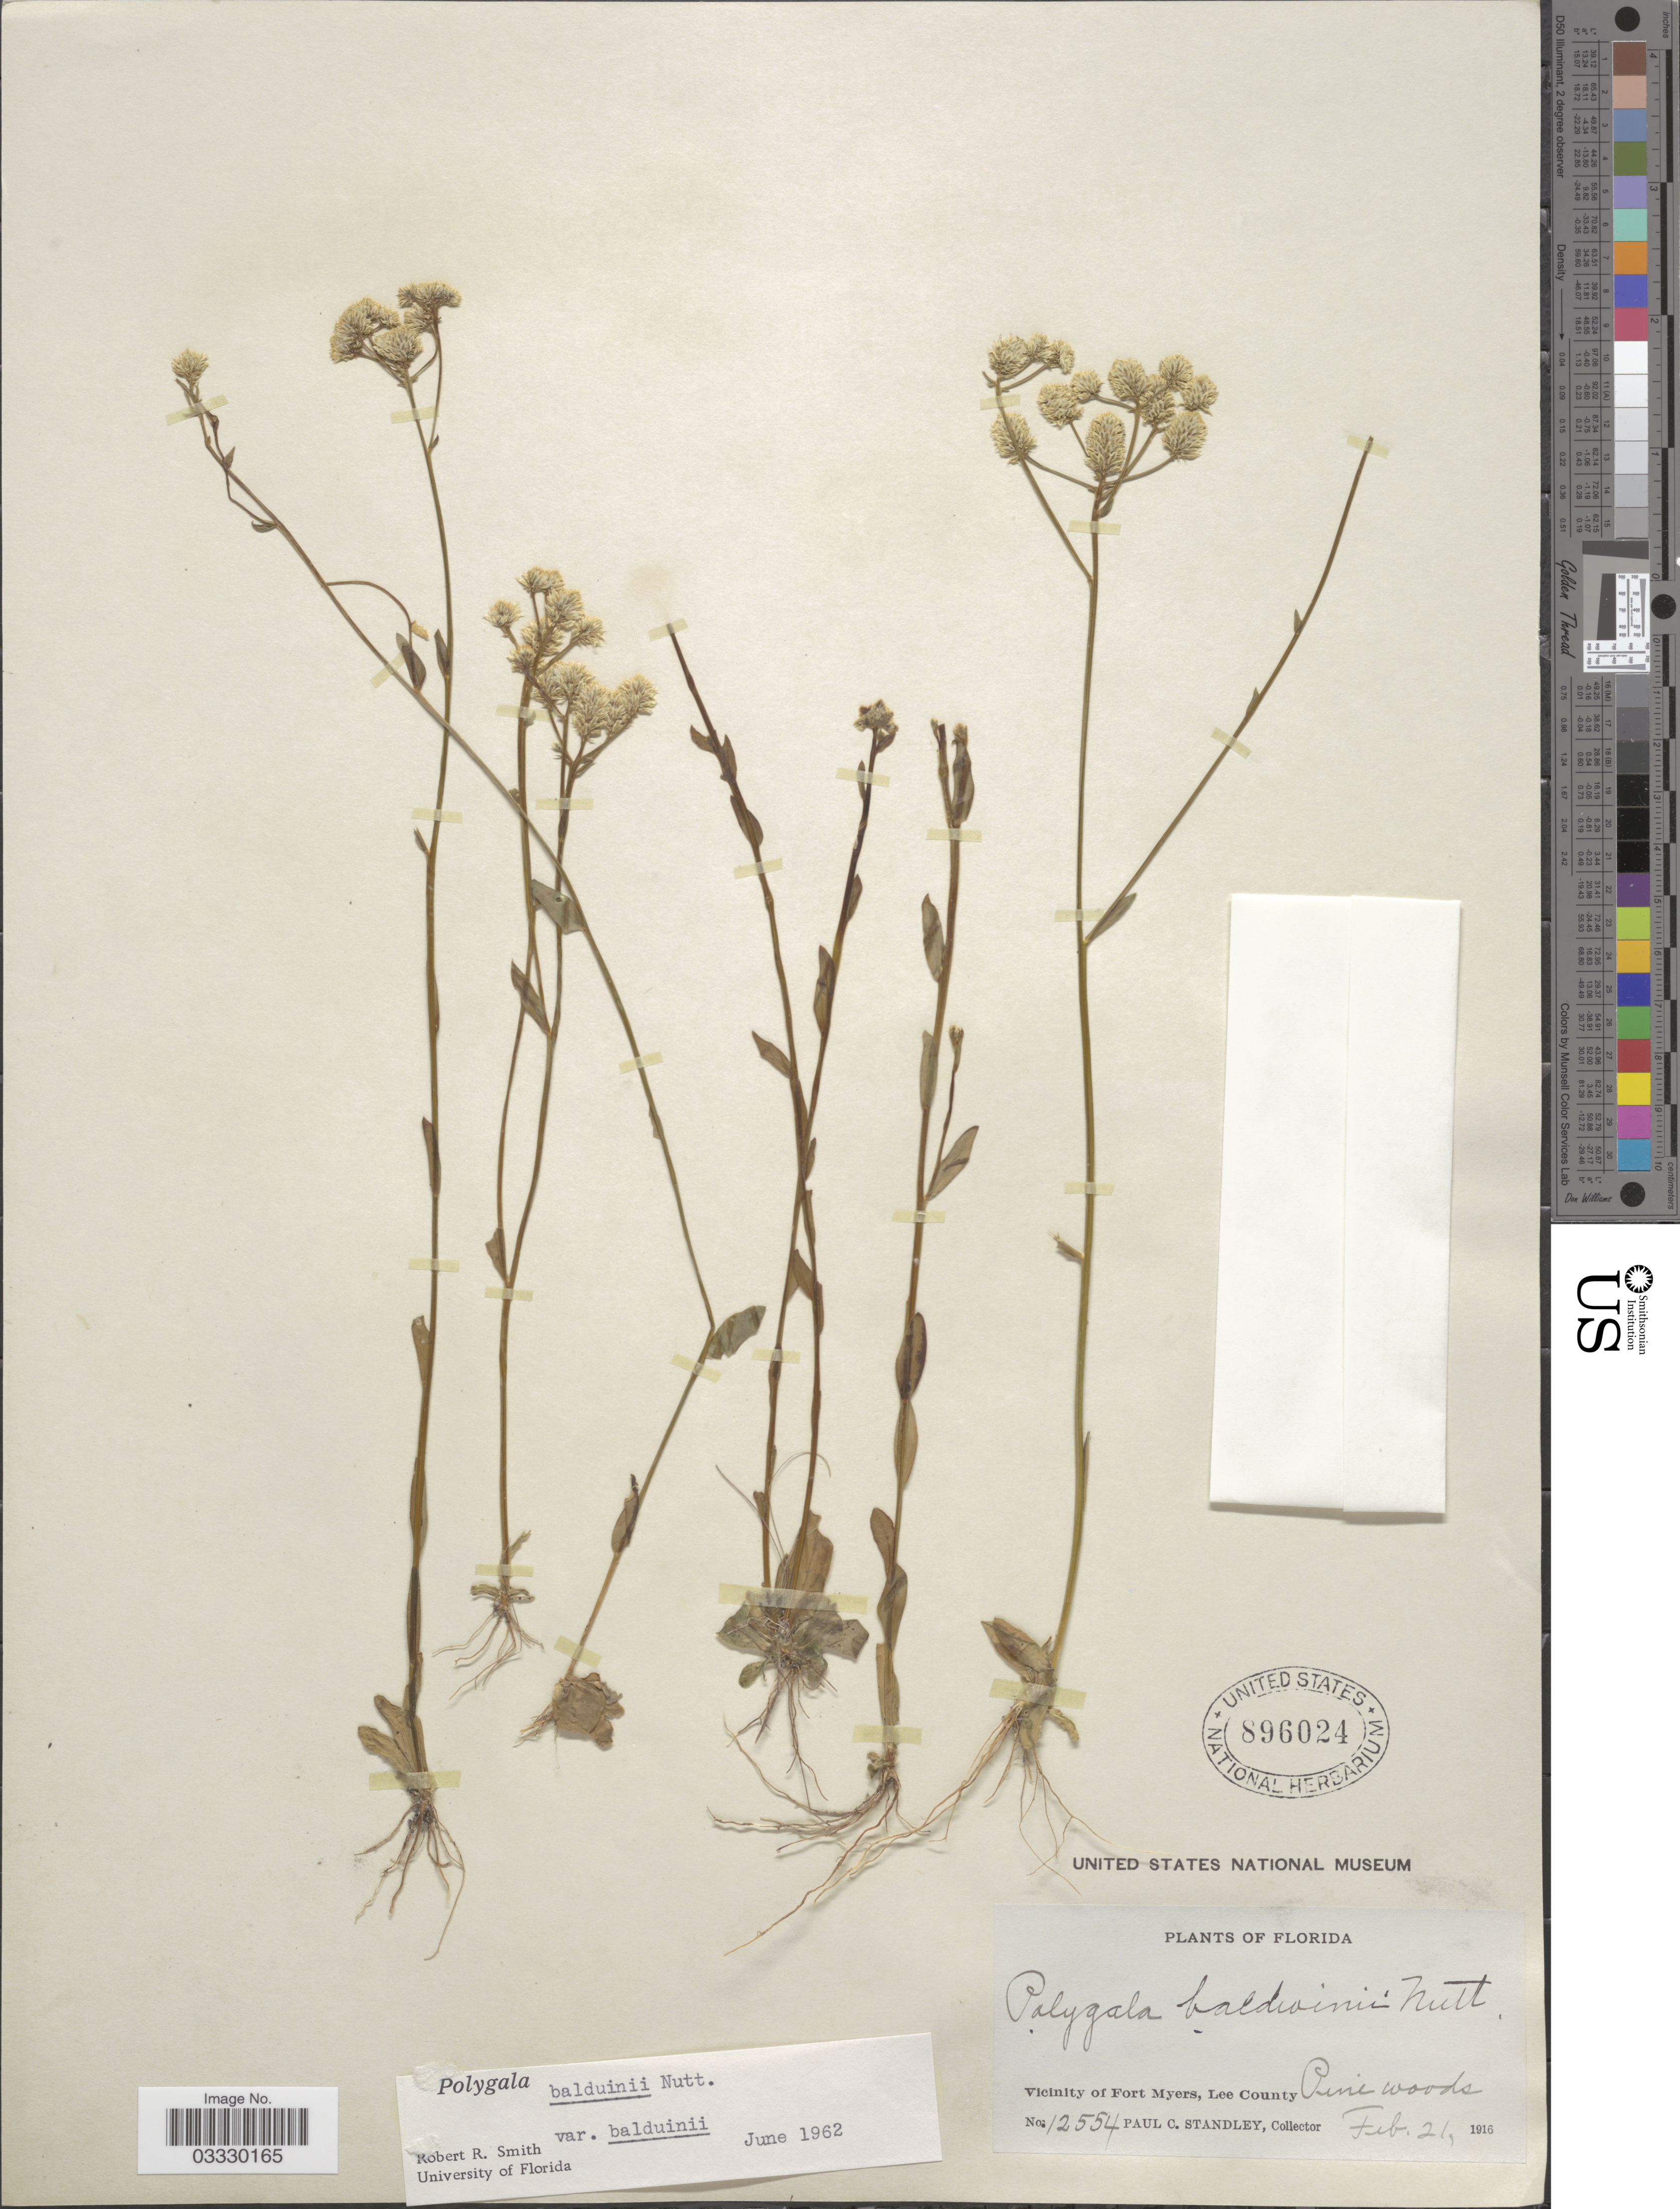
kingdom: Plantae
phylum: Tracheophyta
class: Magnoliopsida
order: Fabales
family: Polygalaceae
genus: Polygala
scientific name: Polygala balduinii var. balduinii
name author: Nutt.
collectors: P. C. Standley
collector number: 12554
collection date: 1916-02-21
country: United States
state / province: Florida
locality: Vicinity of Fort Myers, Lee County.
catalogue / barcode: US 896024